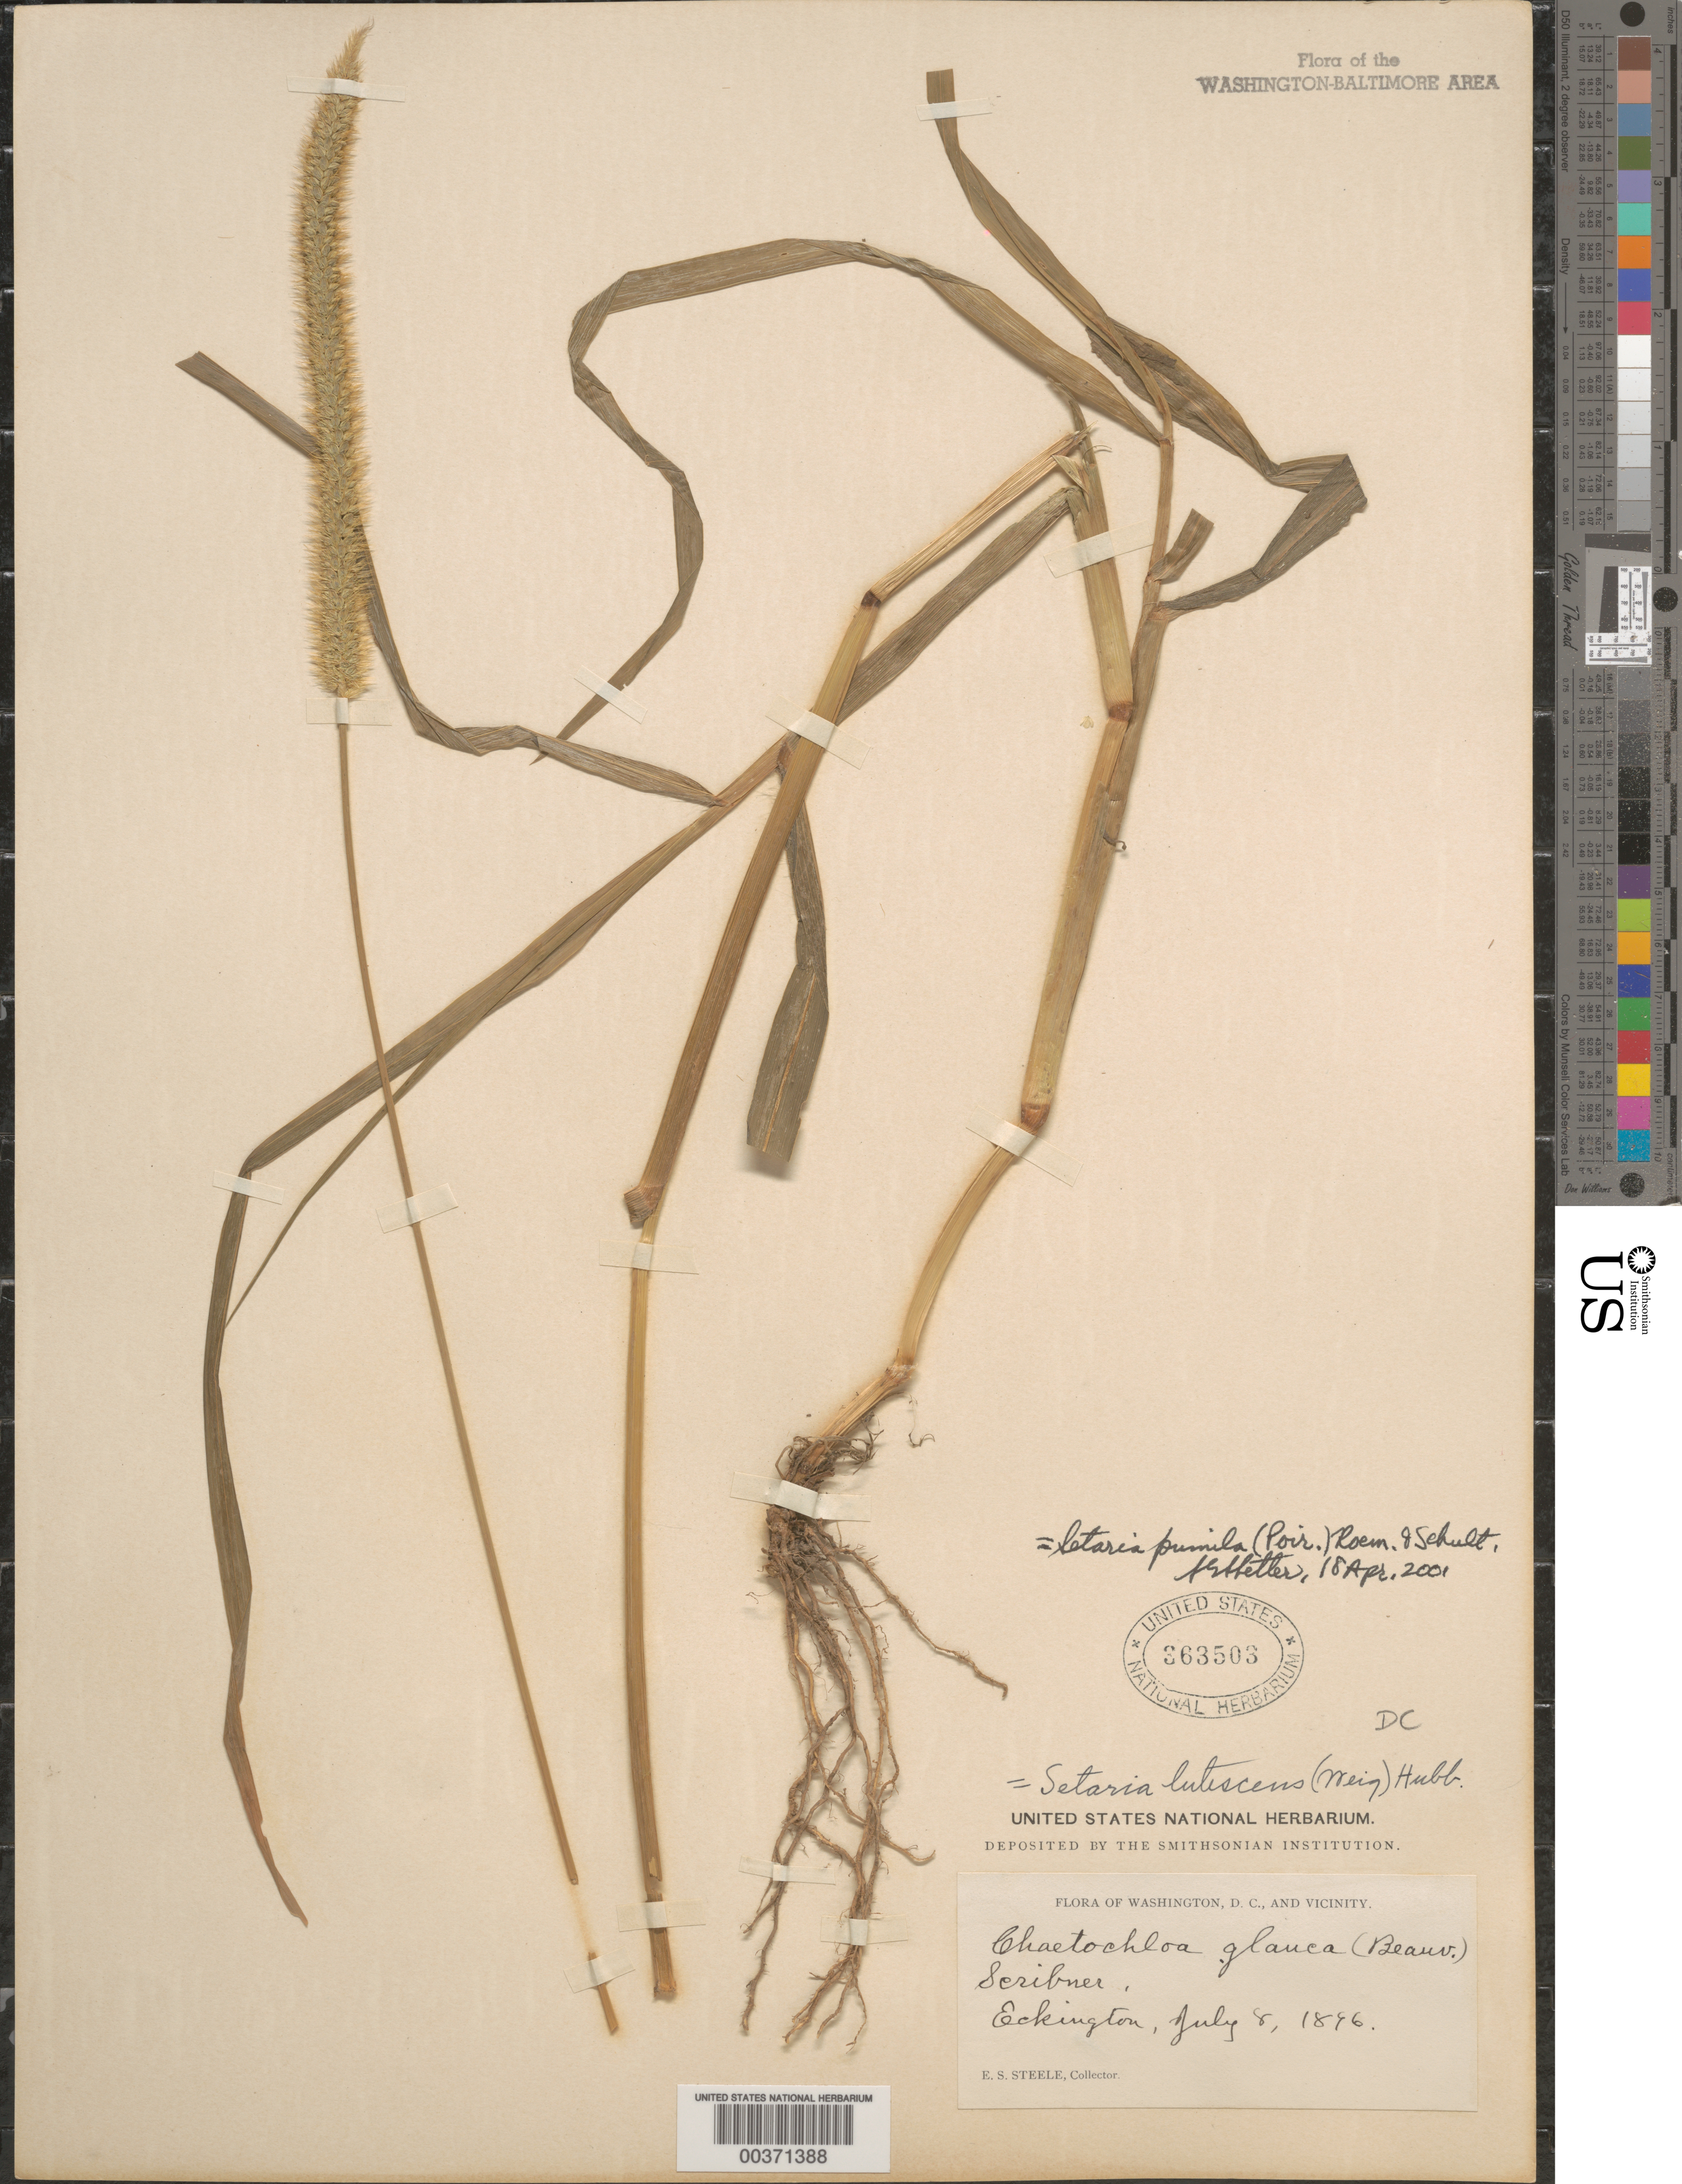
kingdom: Plantae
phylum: Tracheophyta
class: Liliopsida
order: Poales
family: Poaceae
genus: Setaria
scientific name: Setaria pumila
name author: (Poir.) Roem. & Schult.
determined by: Shetler, Stanwyn G., (US), NMNH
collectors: E. Steele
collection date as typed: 08 Jul 1896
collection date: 1896-07-08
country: United States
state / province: District of Columbia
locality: Eckington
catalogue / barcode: US 363503